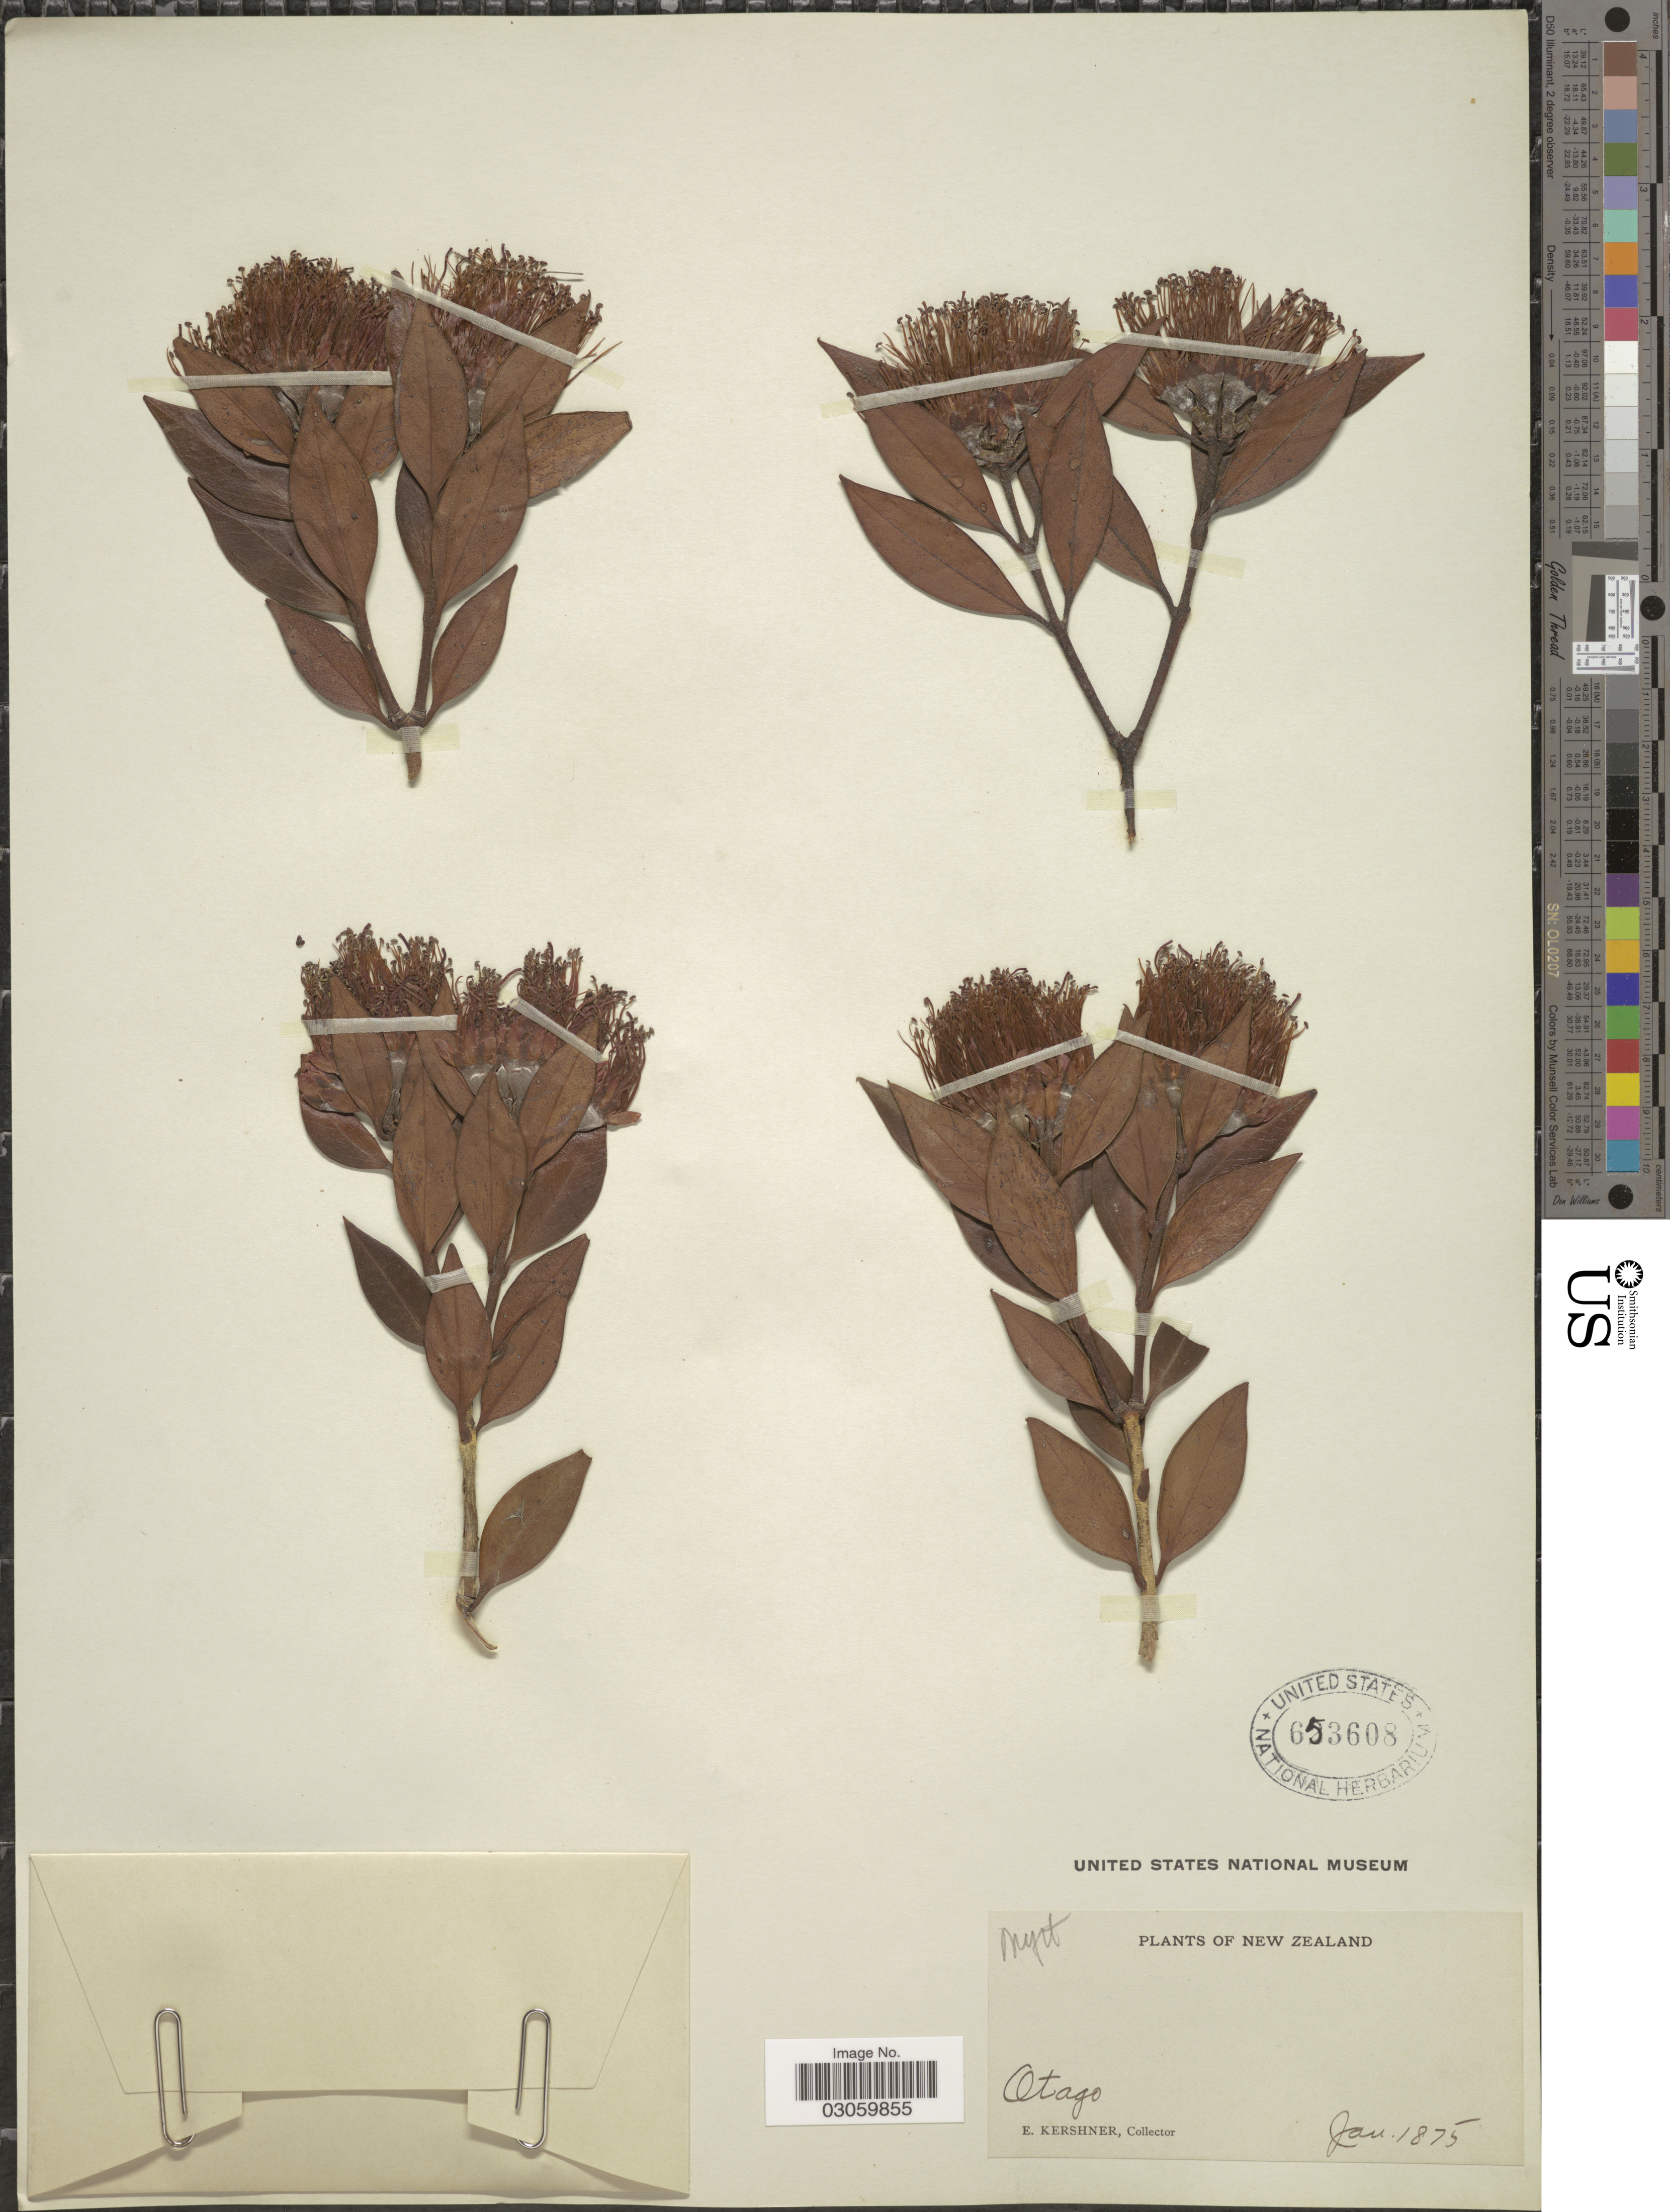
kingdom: Plantae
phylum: Tracheophyta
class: Magnoliopsida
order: Myrtales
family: Myrtaceae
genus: Metrosideros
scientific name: Metrosideros sp.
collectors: E. Kershner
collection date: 1875-01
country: New Zealand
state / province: Otago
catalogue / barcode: US 653608